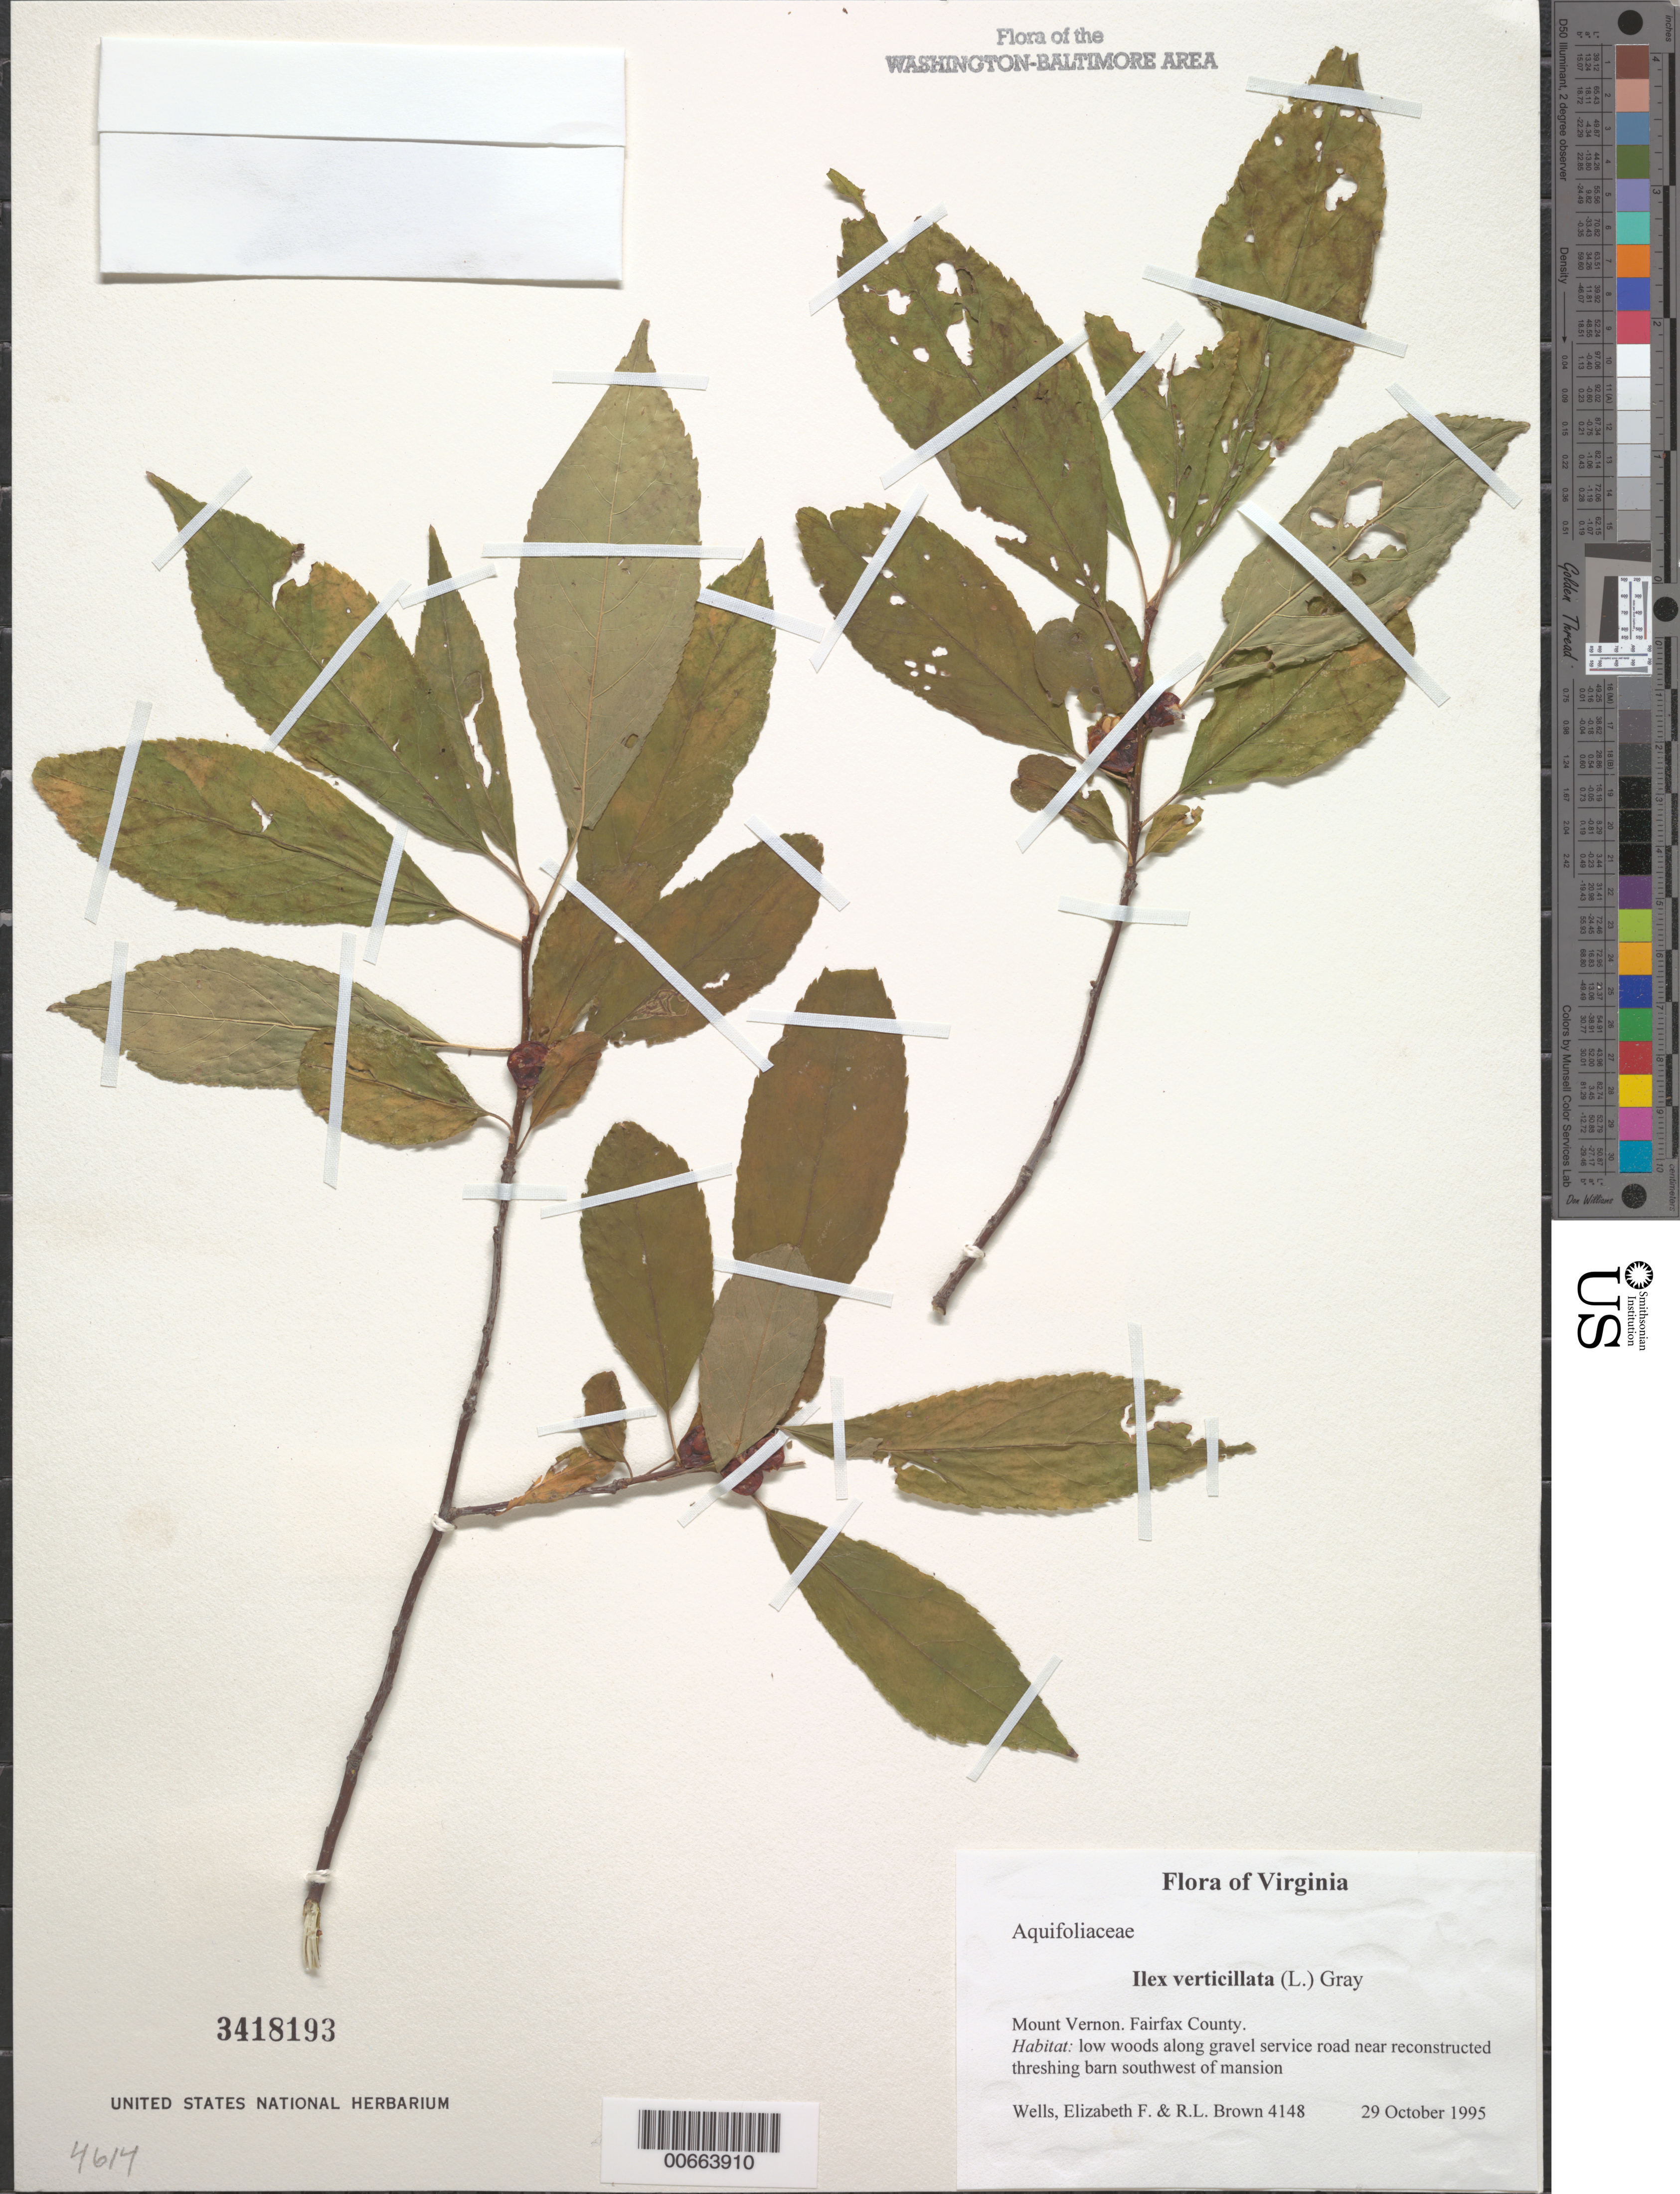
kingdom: Plantae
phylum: Tracheophyta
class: Magnoliopsida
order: Aquifoliales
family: Aquifoliaceae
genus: Ilex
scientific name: Ilex verticillata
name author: (L.) A. Gray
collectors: E. F. Wells & R. L. Brown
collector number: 4148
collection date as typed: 29 Oct 1995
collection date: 1995-10-29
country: United States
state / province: Virginia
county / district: Fairfax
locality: Mount Vernon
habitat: low woods along gravel service road near reconstructed threshing barn southwest of mansion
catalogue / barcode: US 3418193